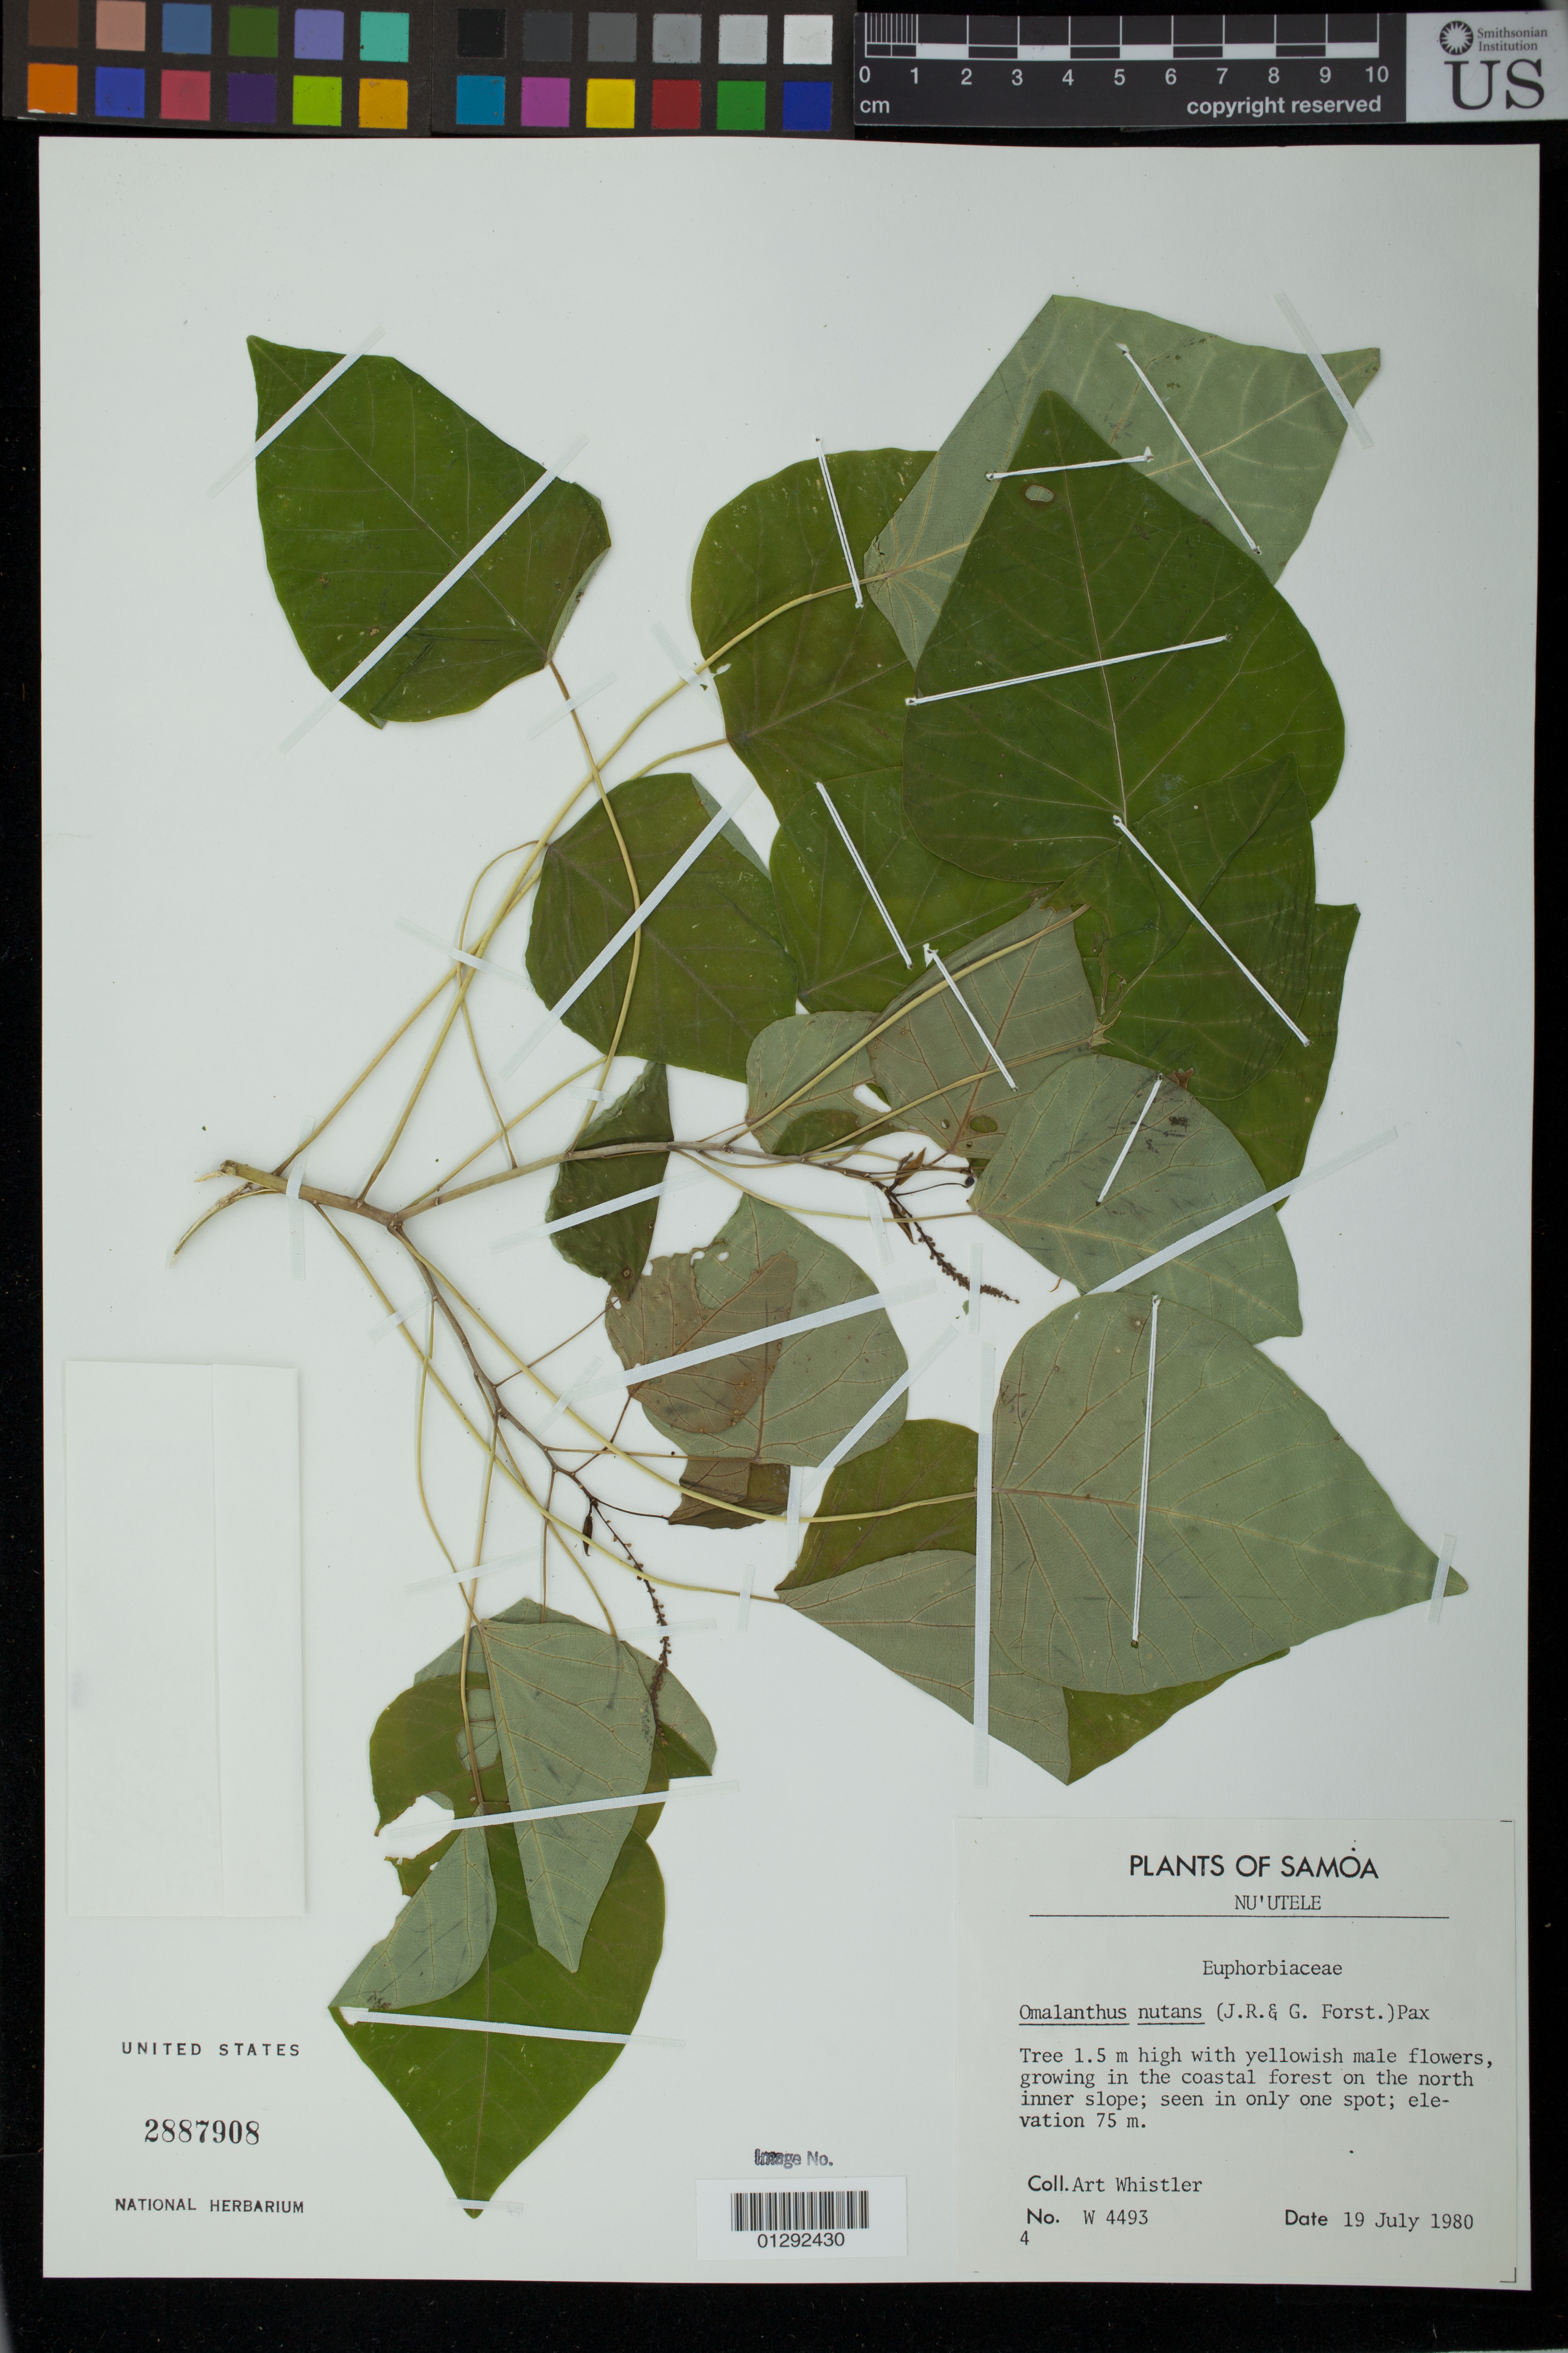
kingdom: Plantae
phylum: Tracheophyta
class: Magnoliopsida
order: Malpighiales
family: Euphorbiaceae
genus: Homalanthus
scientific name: Homalanthus nutans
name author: (G. Forst.) Guill.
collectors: A. Whistler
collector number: W 4493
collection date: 1980-07-19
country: Samoa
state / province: Manu'a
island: Upolu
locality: Nu'utele. In the coastal forest on the north inner slope; seen only on one spot. Upolu island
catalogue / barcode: US 2887908